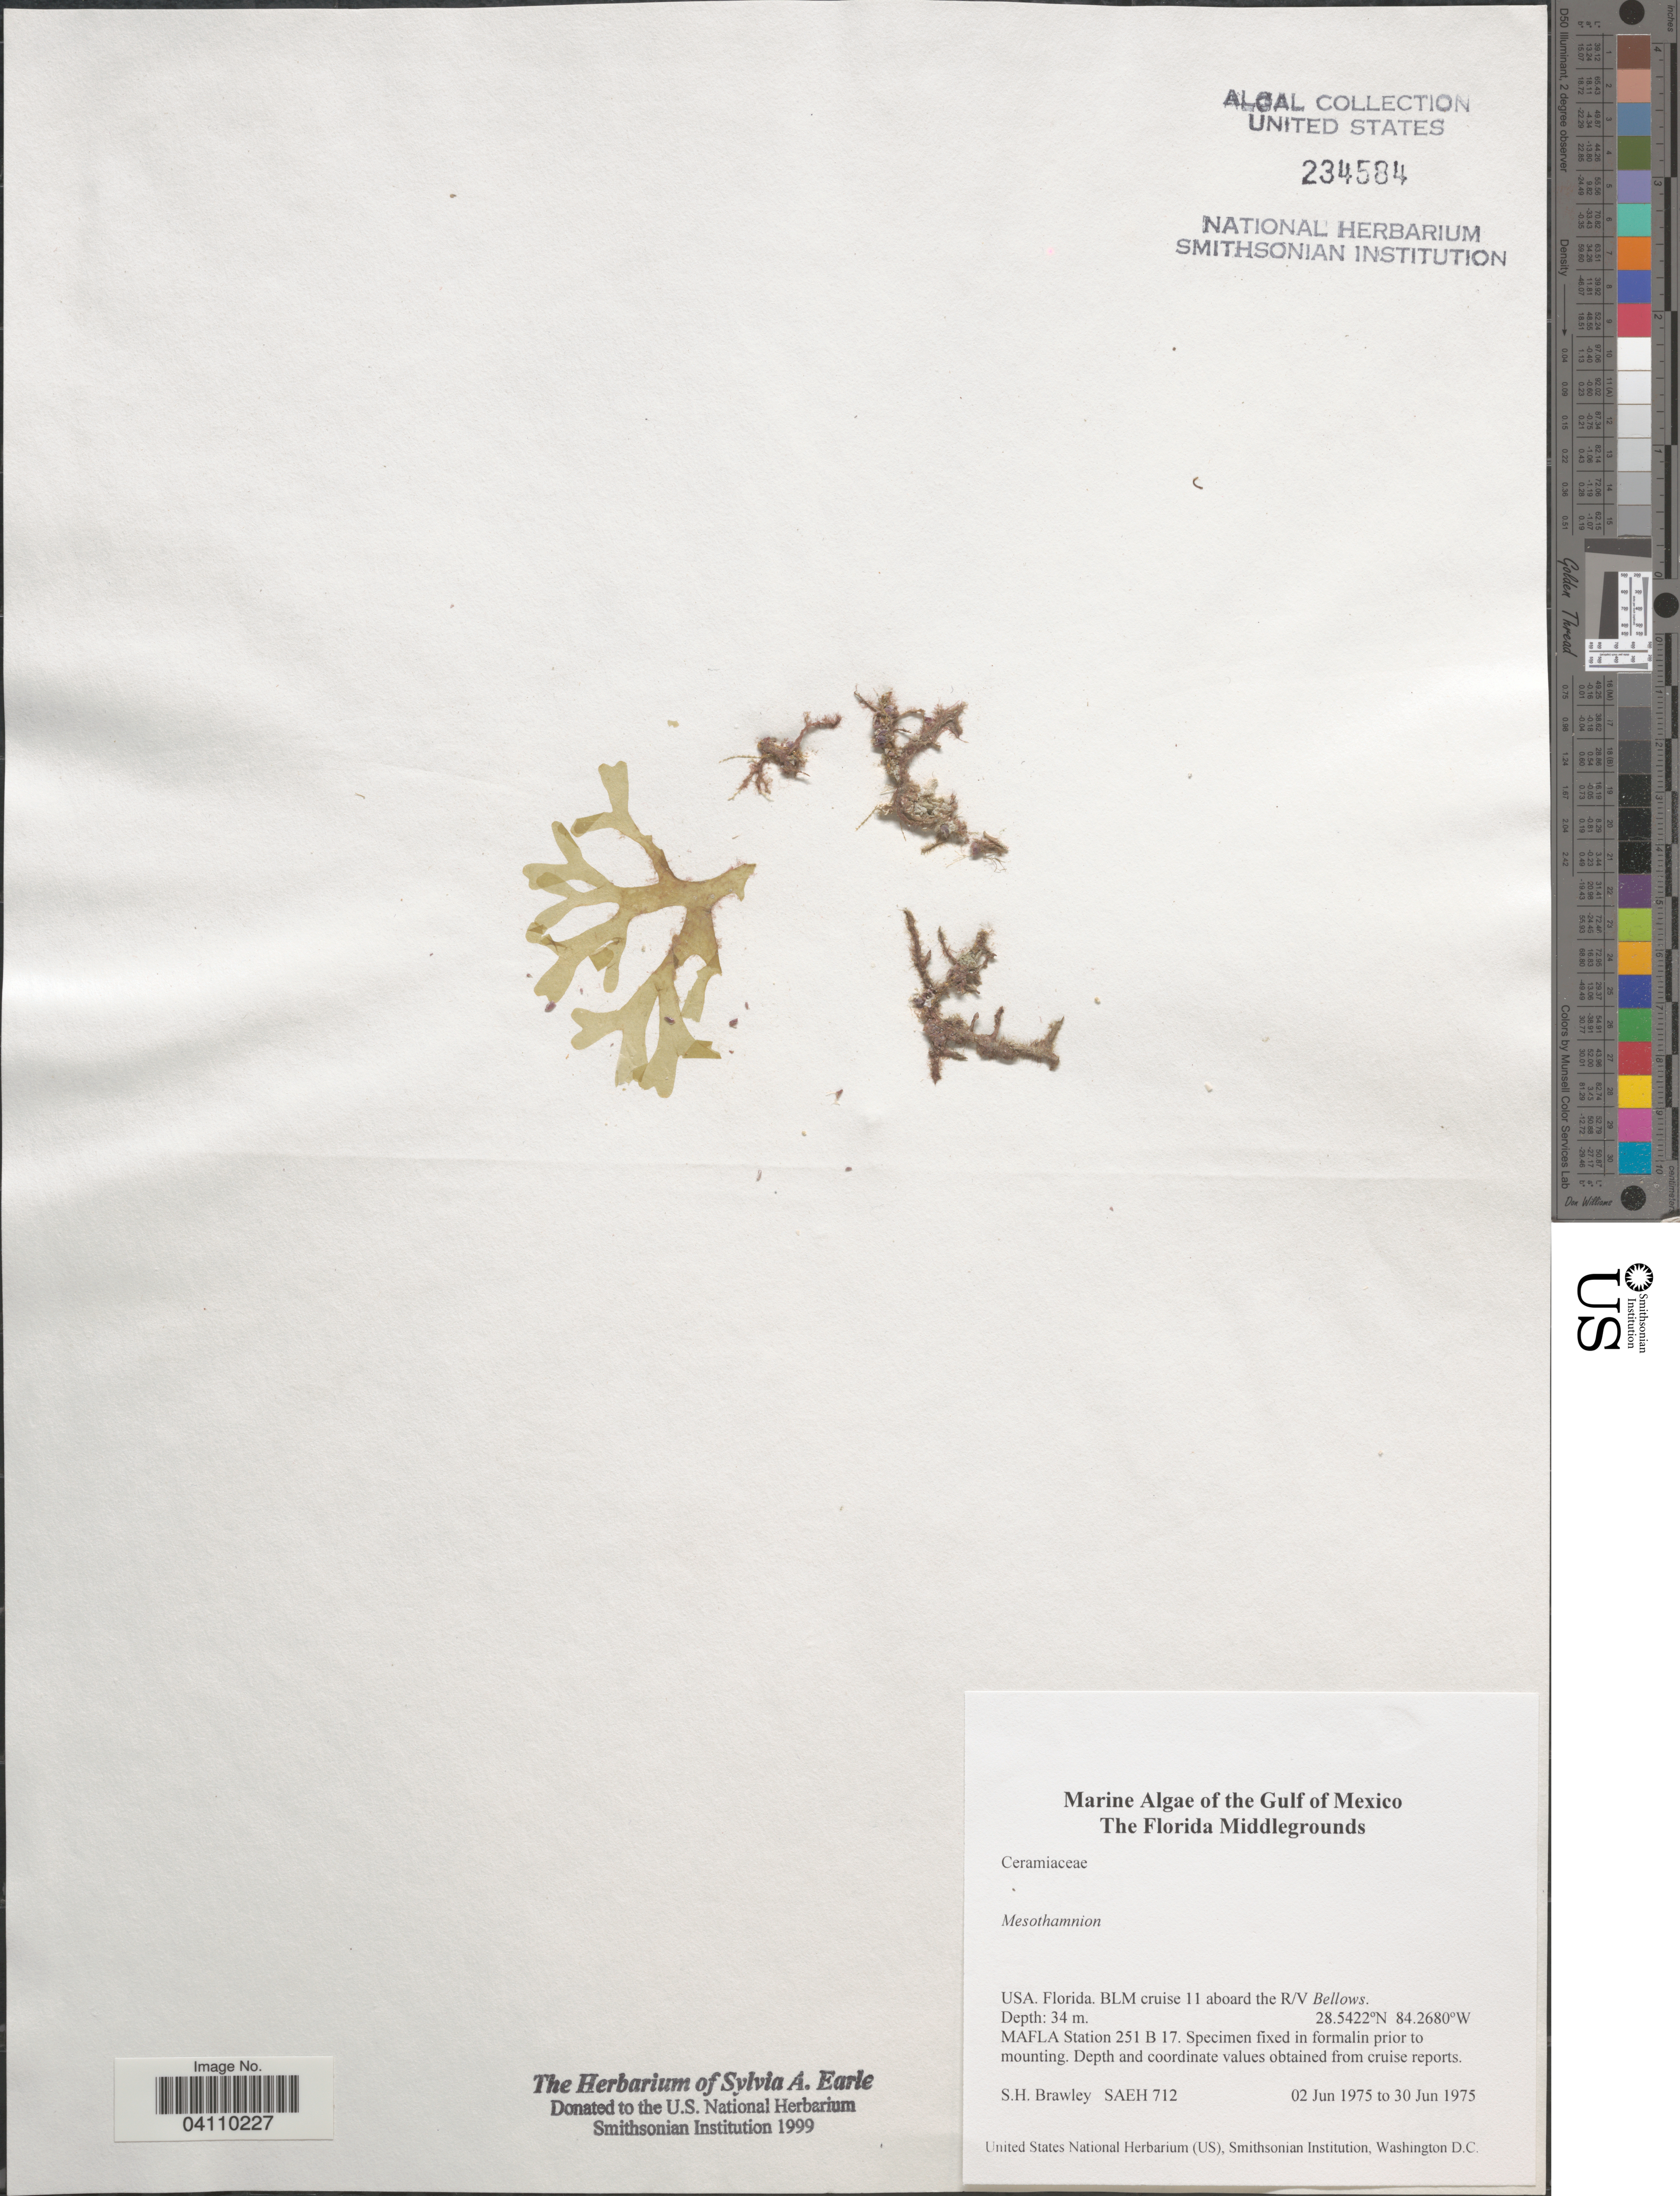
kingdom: Plantae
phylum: Rhodophyta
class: Florideophyceae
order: Ceramiales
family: Wrangeliaceae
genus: Medeiothamnion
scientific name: Medeiothamnion sp.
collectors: S. Brawley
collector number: SAEH712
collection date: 1975-06-02/1975-06-30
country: United States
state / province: Florida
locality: The Gulf of Mexico. The Florida Middlegrounds. BLM cruise 11 aboard the R/V Bellows. MAFLA Station 251 B 17.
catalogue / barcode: US 234584